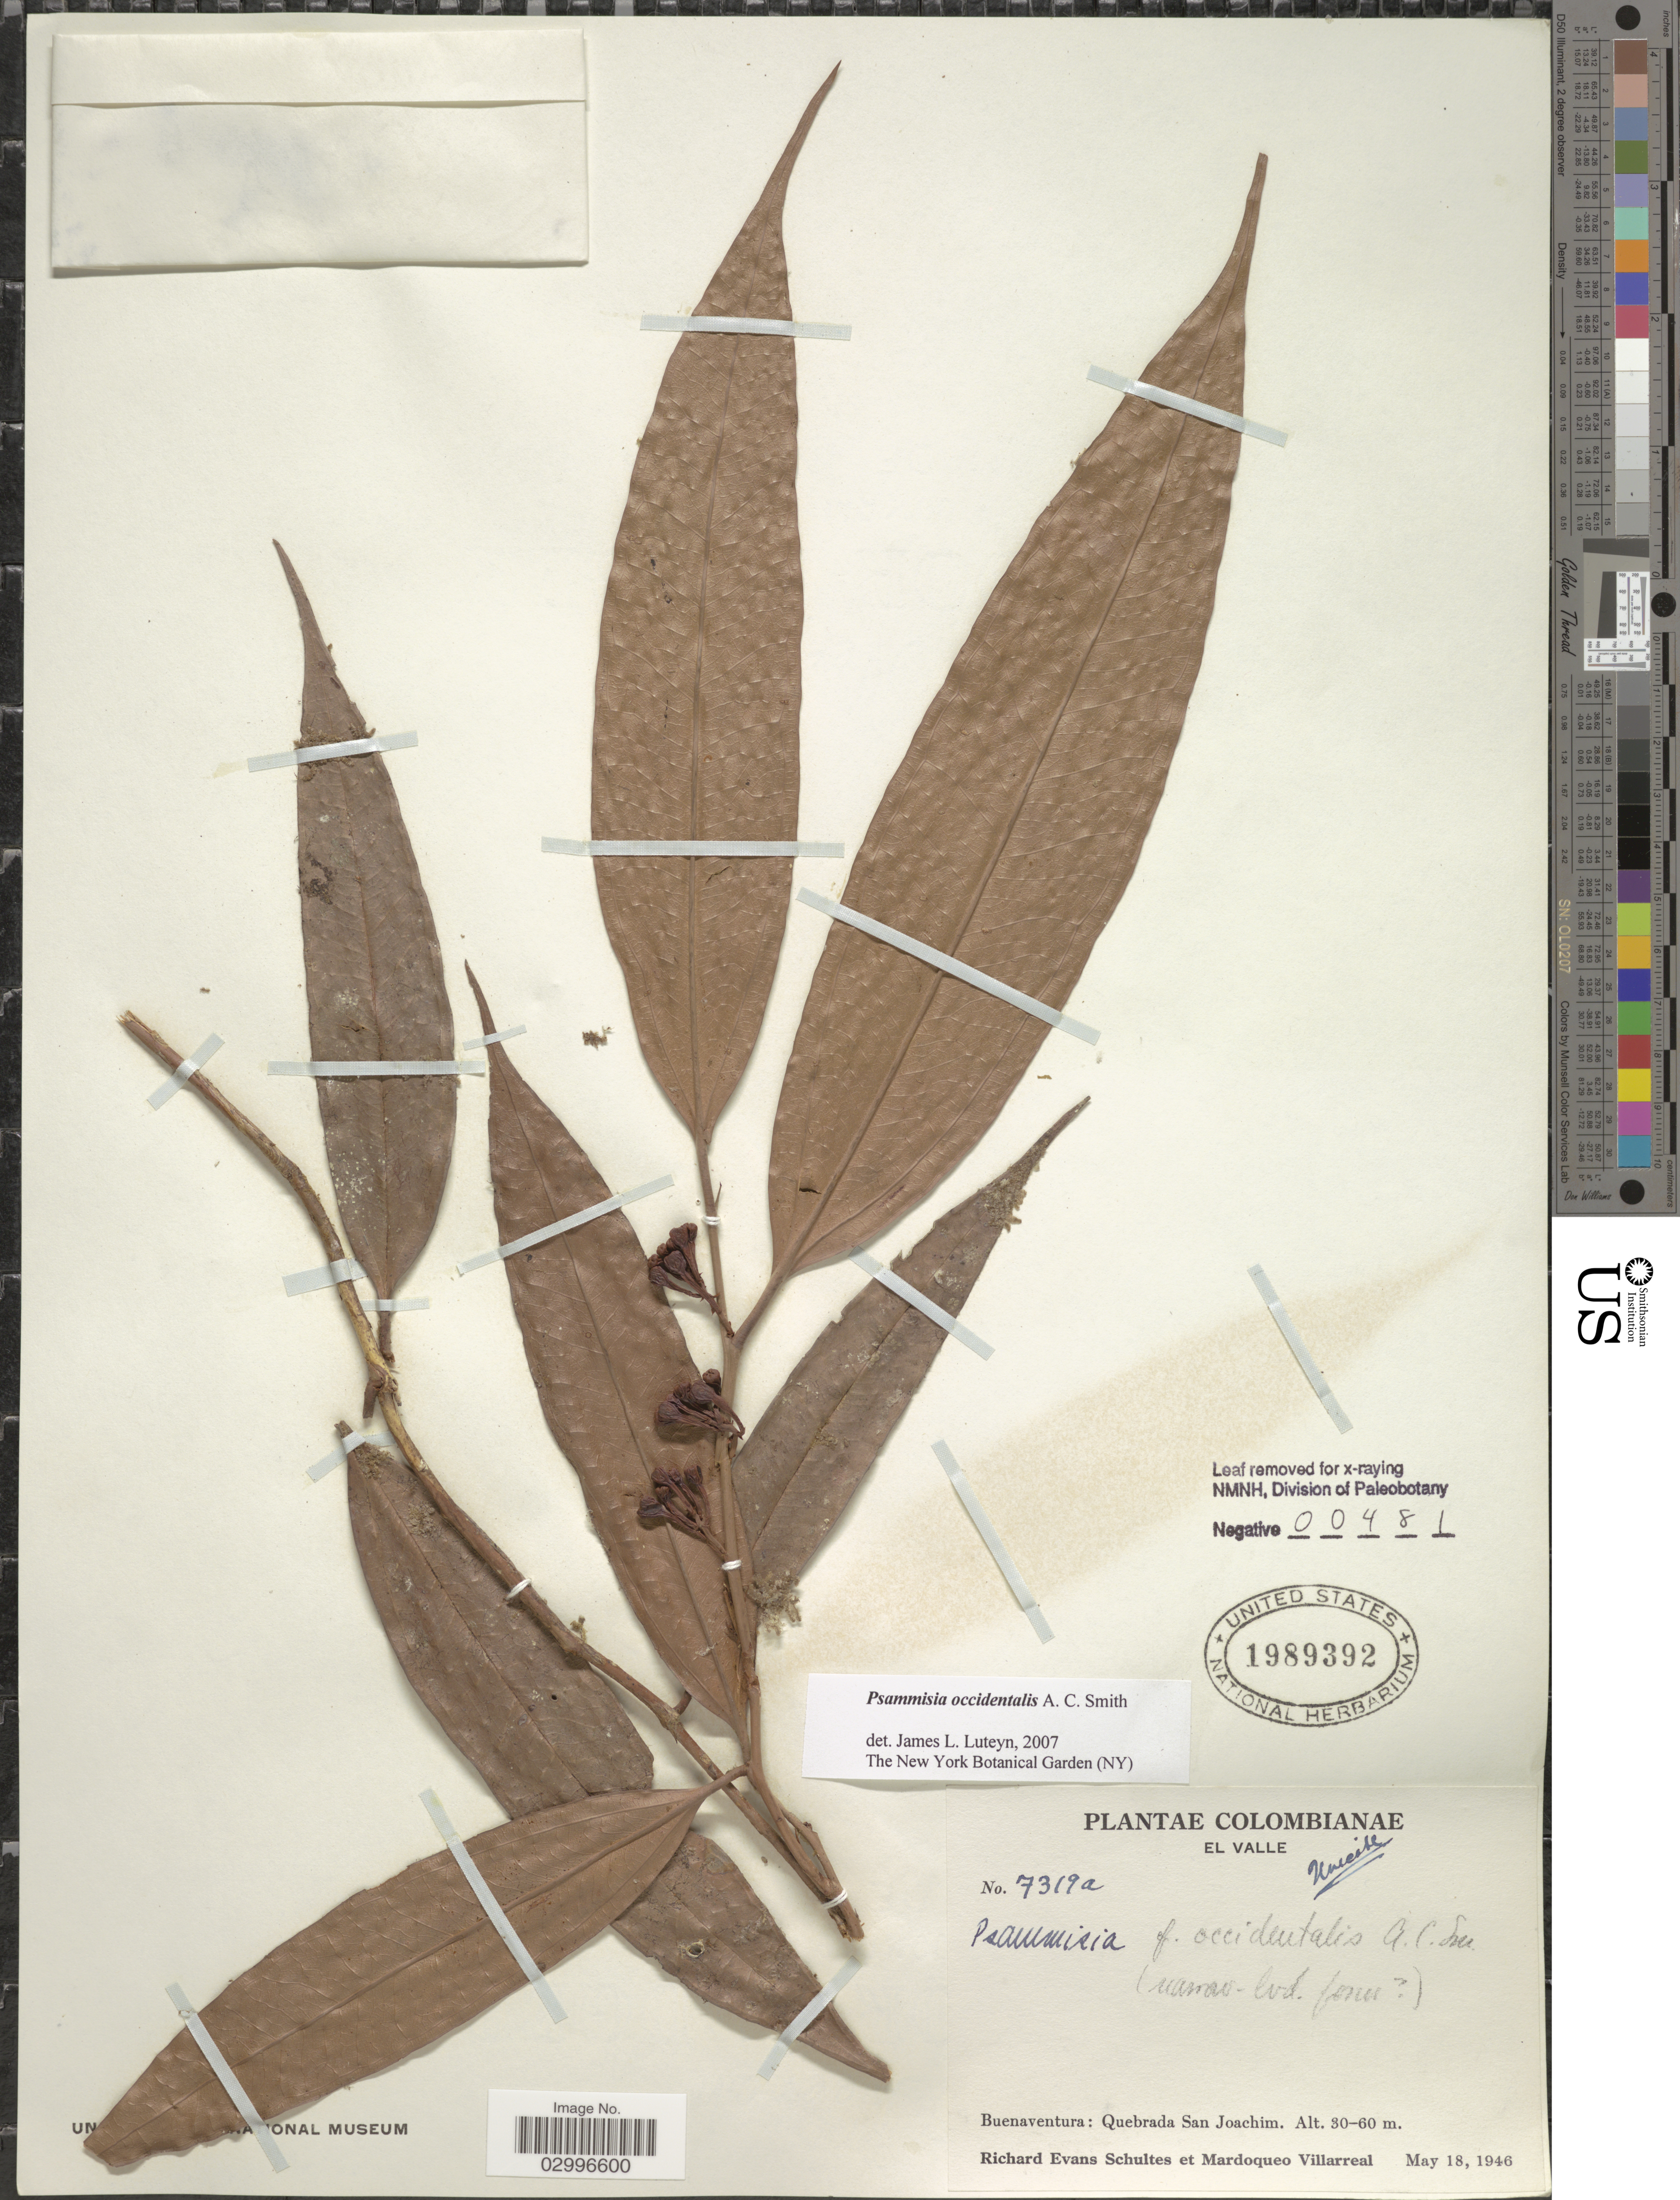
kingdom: Plantae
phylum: Tracheophyta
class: Magnoliopsida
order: Ericales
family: Ericaceae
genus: Psammisia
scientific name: Psammisia occidentalis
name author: A.C. Sm.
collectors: R. E. Schultes & M. Villareal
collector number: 7319a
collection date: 1946-05-18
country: Colombia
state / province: Valle del Cauca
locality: El Valle. Buenaventura: Quebrada San Joachim.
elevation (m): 30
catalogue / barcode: US 1989392